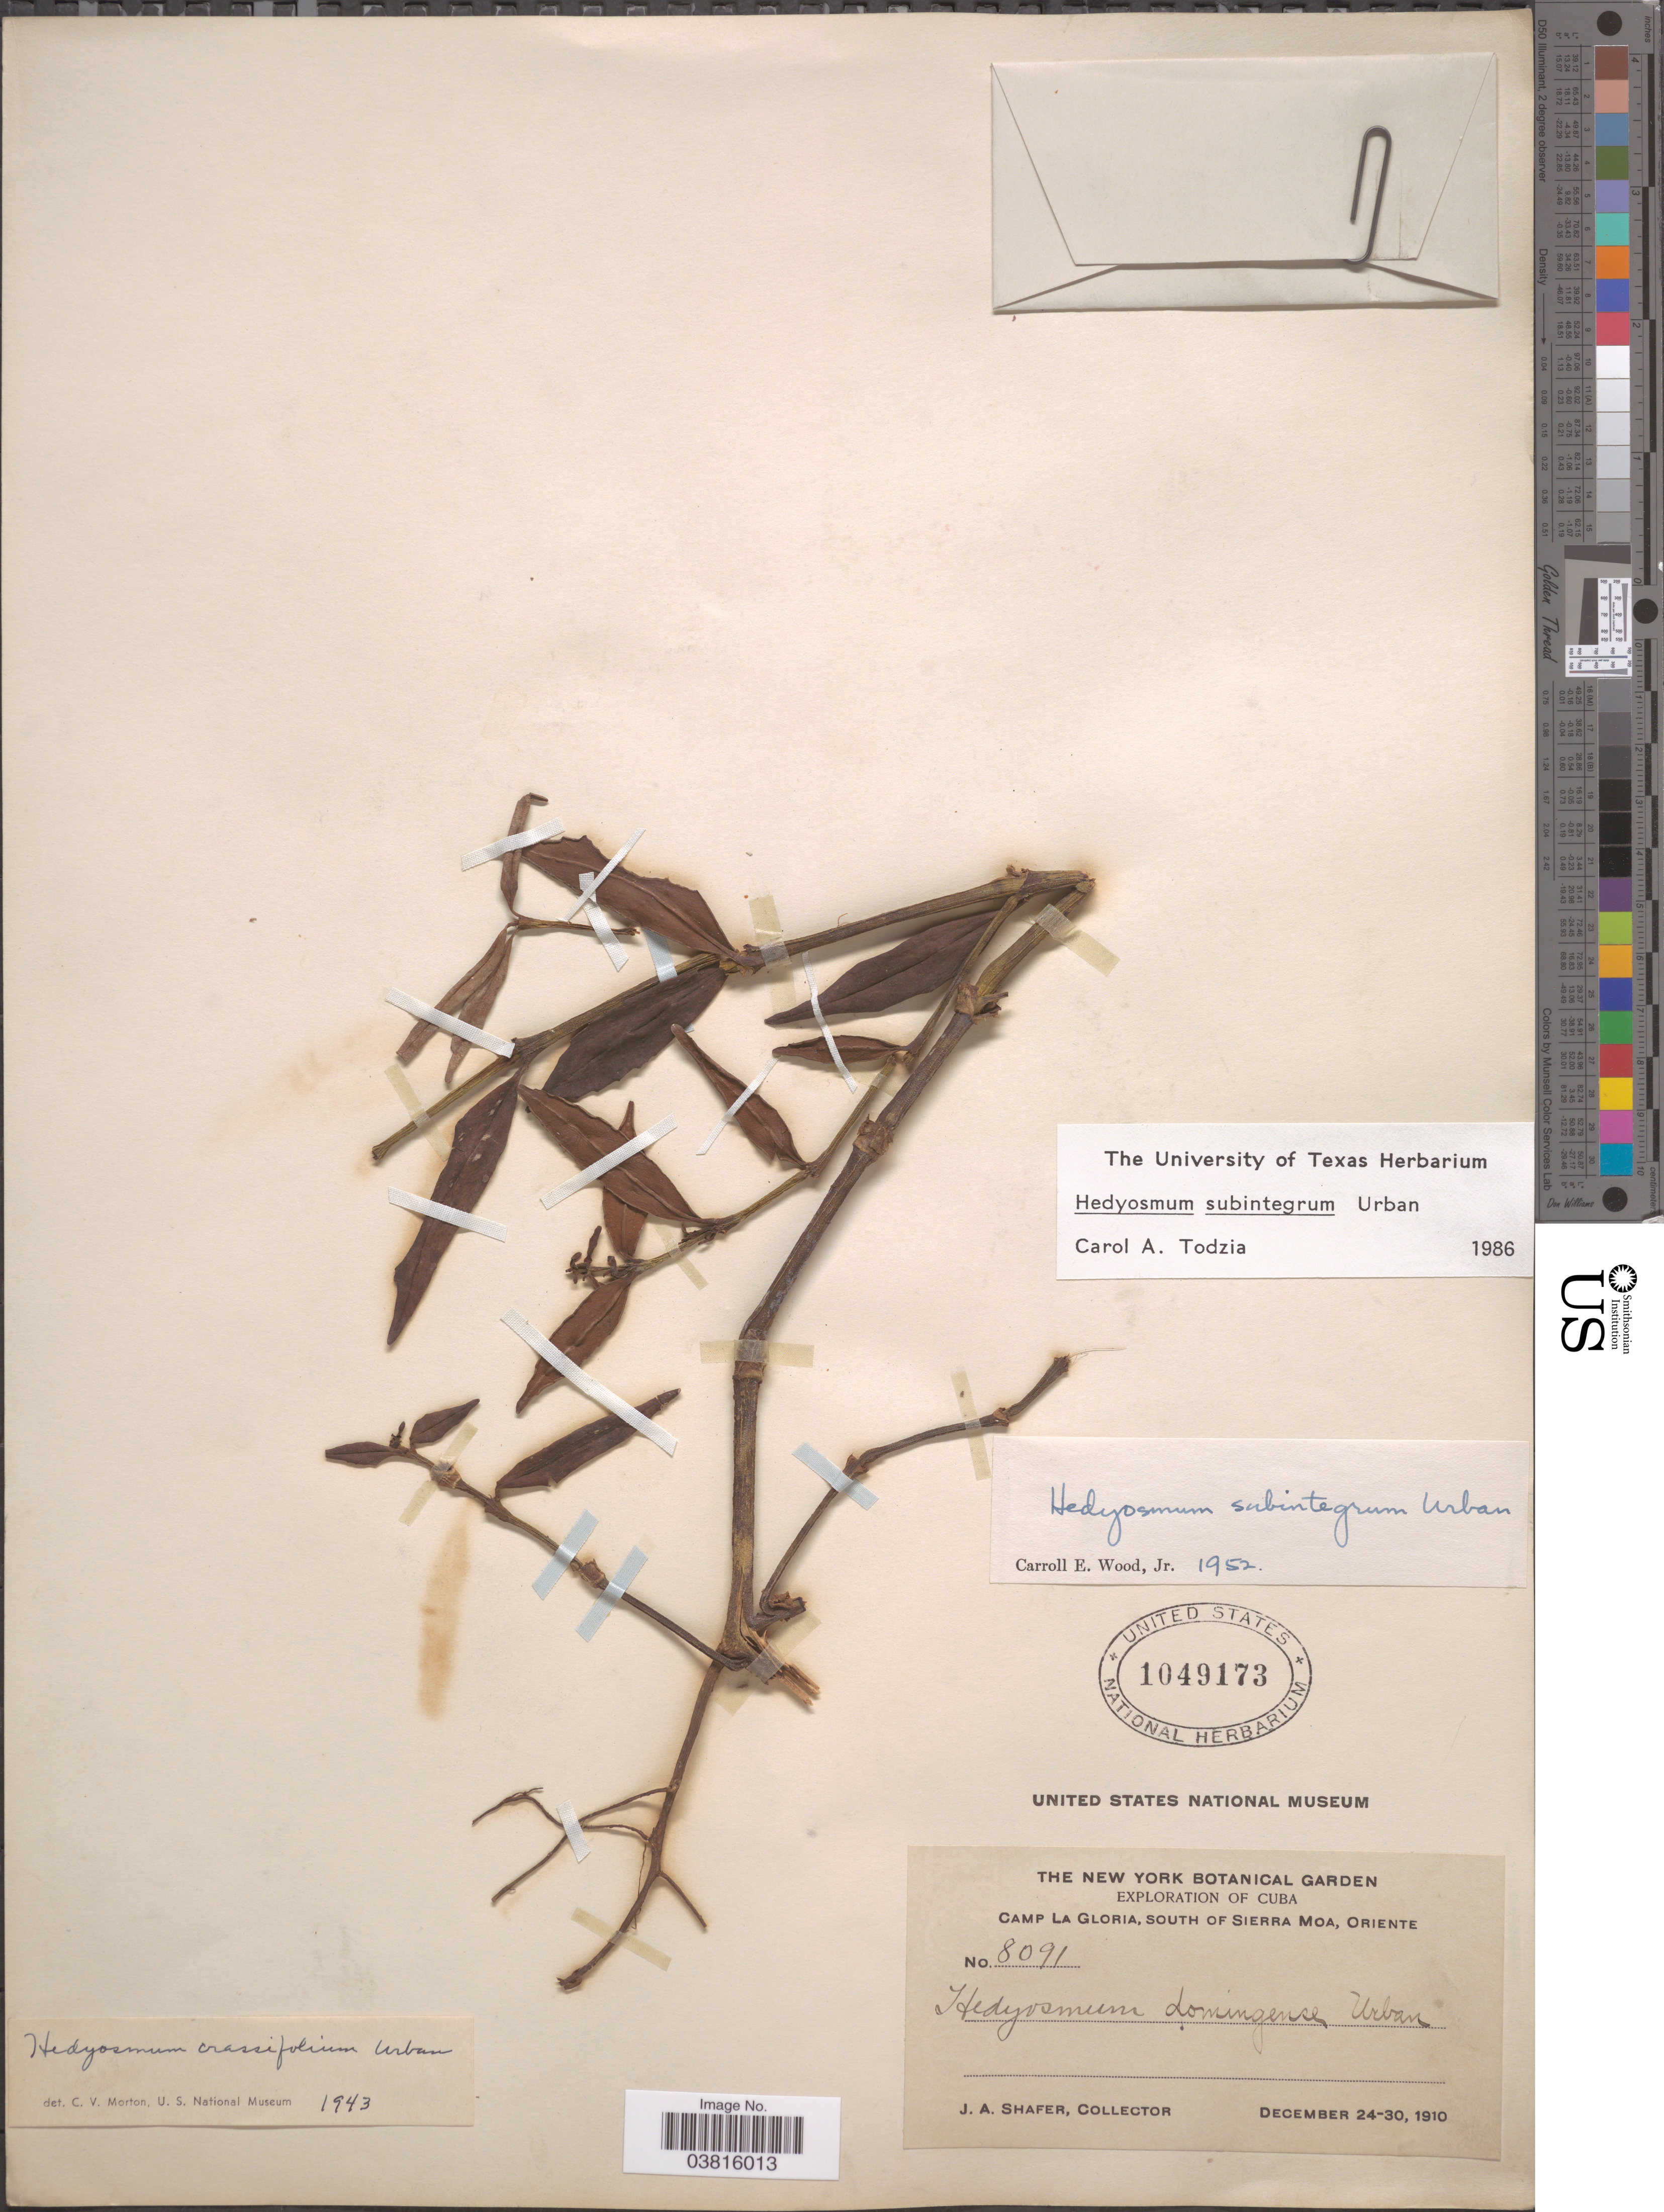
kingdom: Plantae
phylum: Tracheophyta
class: Magnoliopsida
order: Chloranthales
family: Chloranthaceae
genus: Hedyosmum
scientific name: Hedyosmum subintegrum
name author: Urb.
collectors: J. A. Shafer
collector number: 8091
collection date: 1910-12-24/1910-12-30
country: Cuba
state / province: Oriente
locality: Camp La Gloria, south of Sierra Moa.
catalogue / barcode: US 1049173